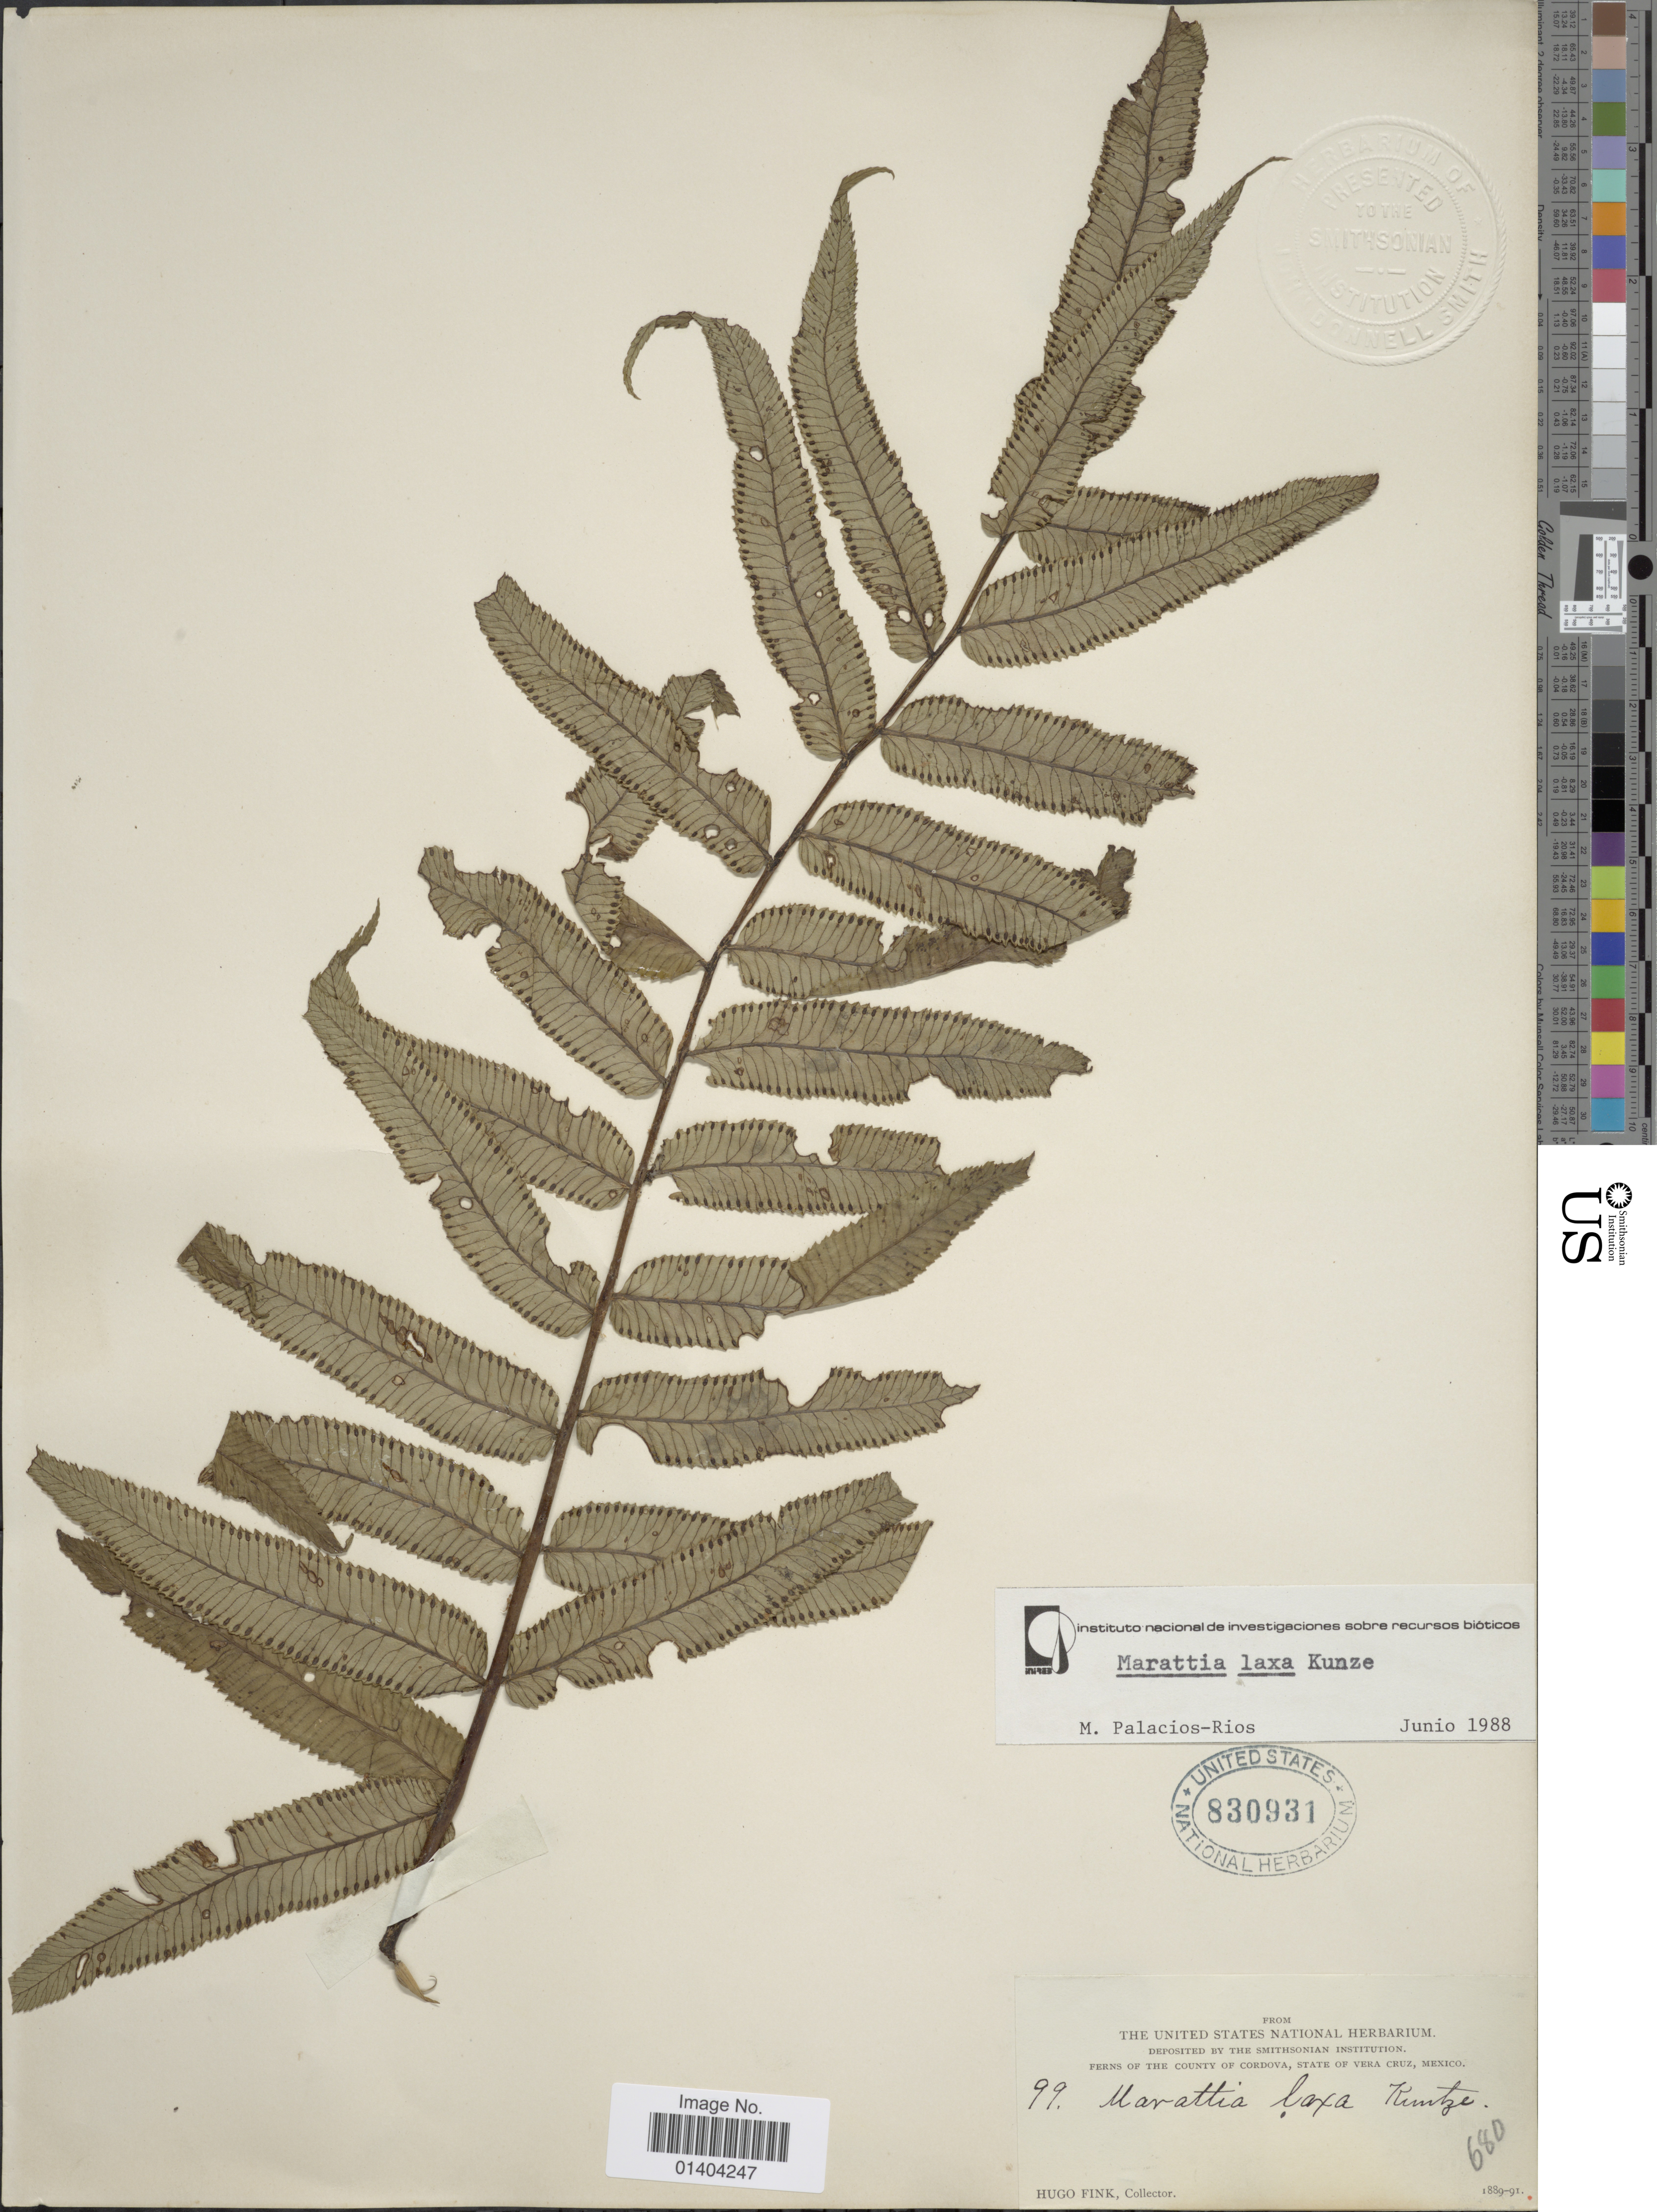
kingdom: Plantae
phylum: Tracheophyta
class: Polypodiopsida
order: Marattiales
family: Marattiaceae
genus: Marattia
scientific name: Marattia laxa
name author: Kunze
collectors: H. Fink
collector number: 99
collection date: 1889/1891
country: Mexico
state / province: Veracruz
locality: Ferns of the county of Cordova state of Vera Cruz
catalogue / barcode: US 830931